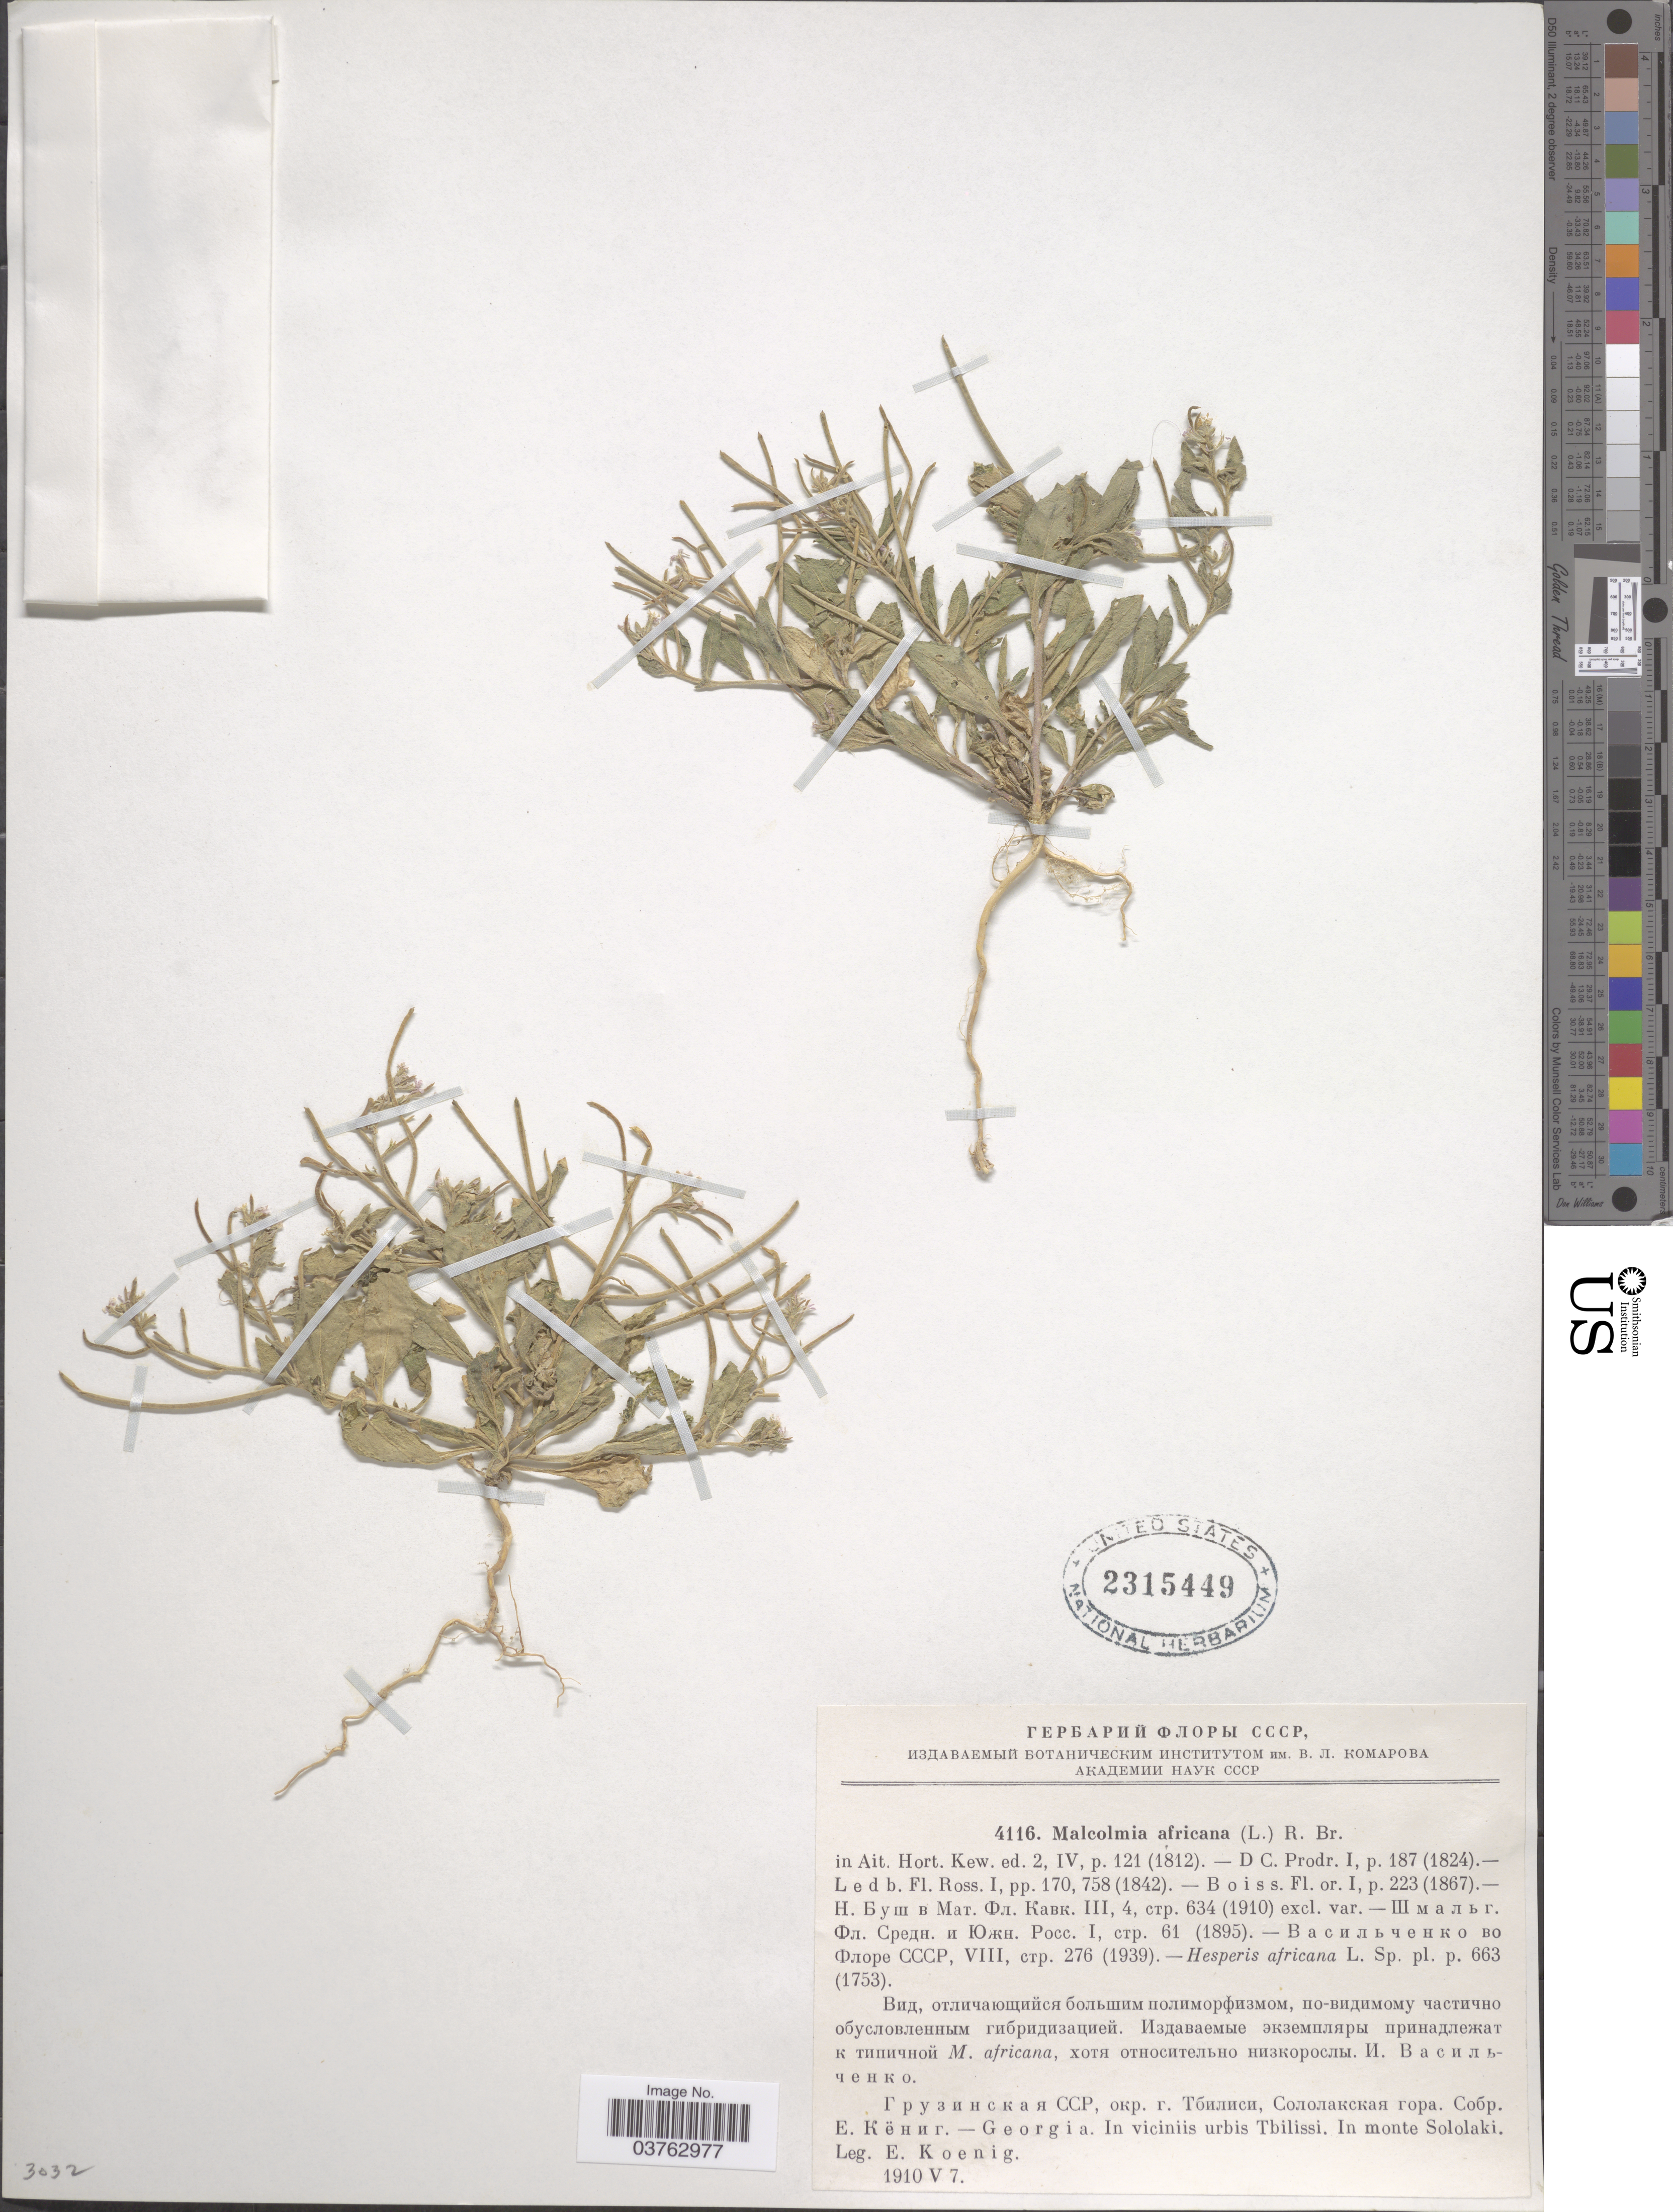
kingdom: Plantae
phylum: Tracheophyta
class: Magnoliopsida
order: Brassicales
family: Brassicaceae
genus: Malcolmia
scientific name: Malcolmia africana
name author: (L.) W.T. Aiton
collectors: E. Koenig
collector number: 4116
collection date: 1910-05-07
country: Georgia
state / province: Tbilisi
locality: In viciniis urbis Tbilissi. In monte Sololaki.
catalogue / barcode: US 2315449